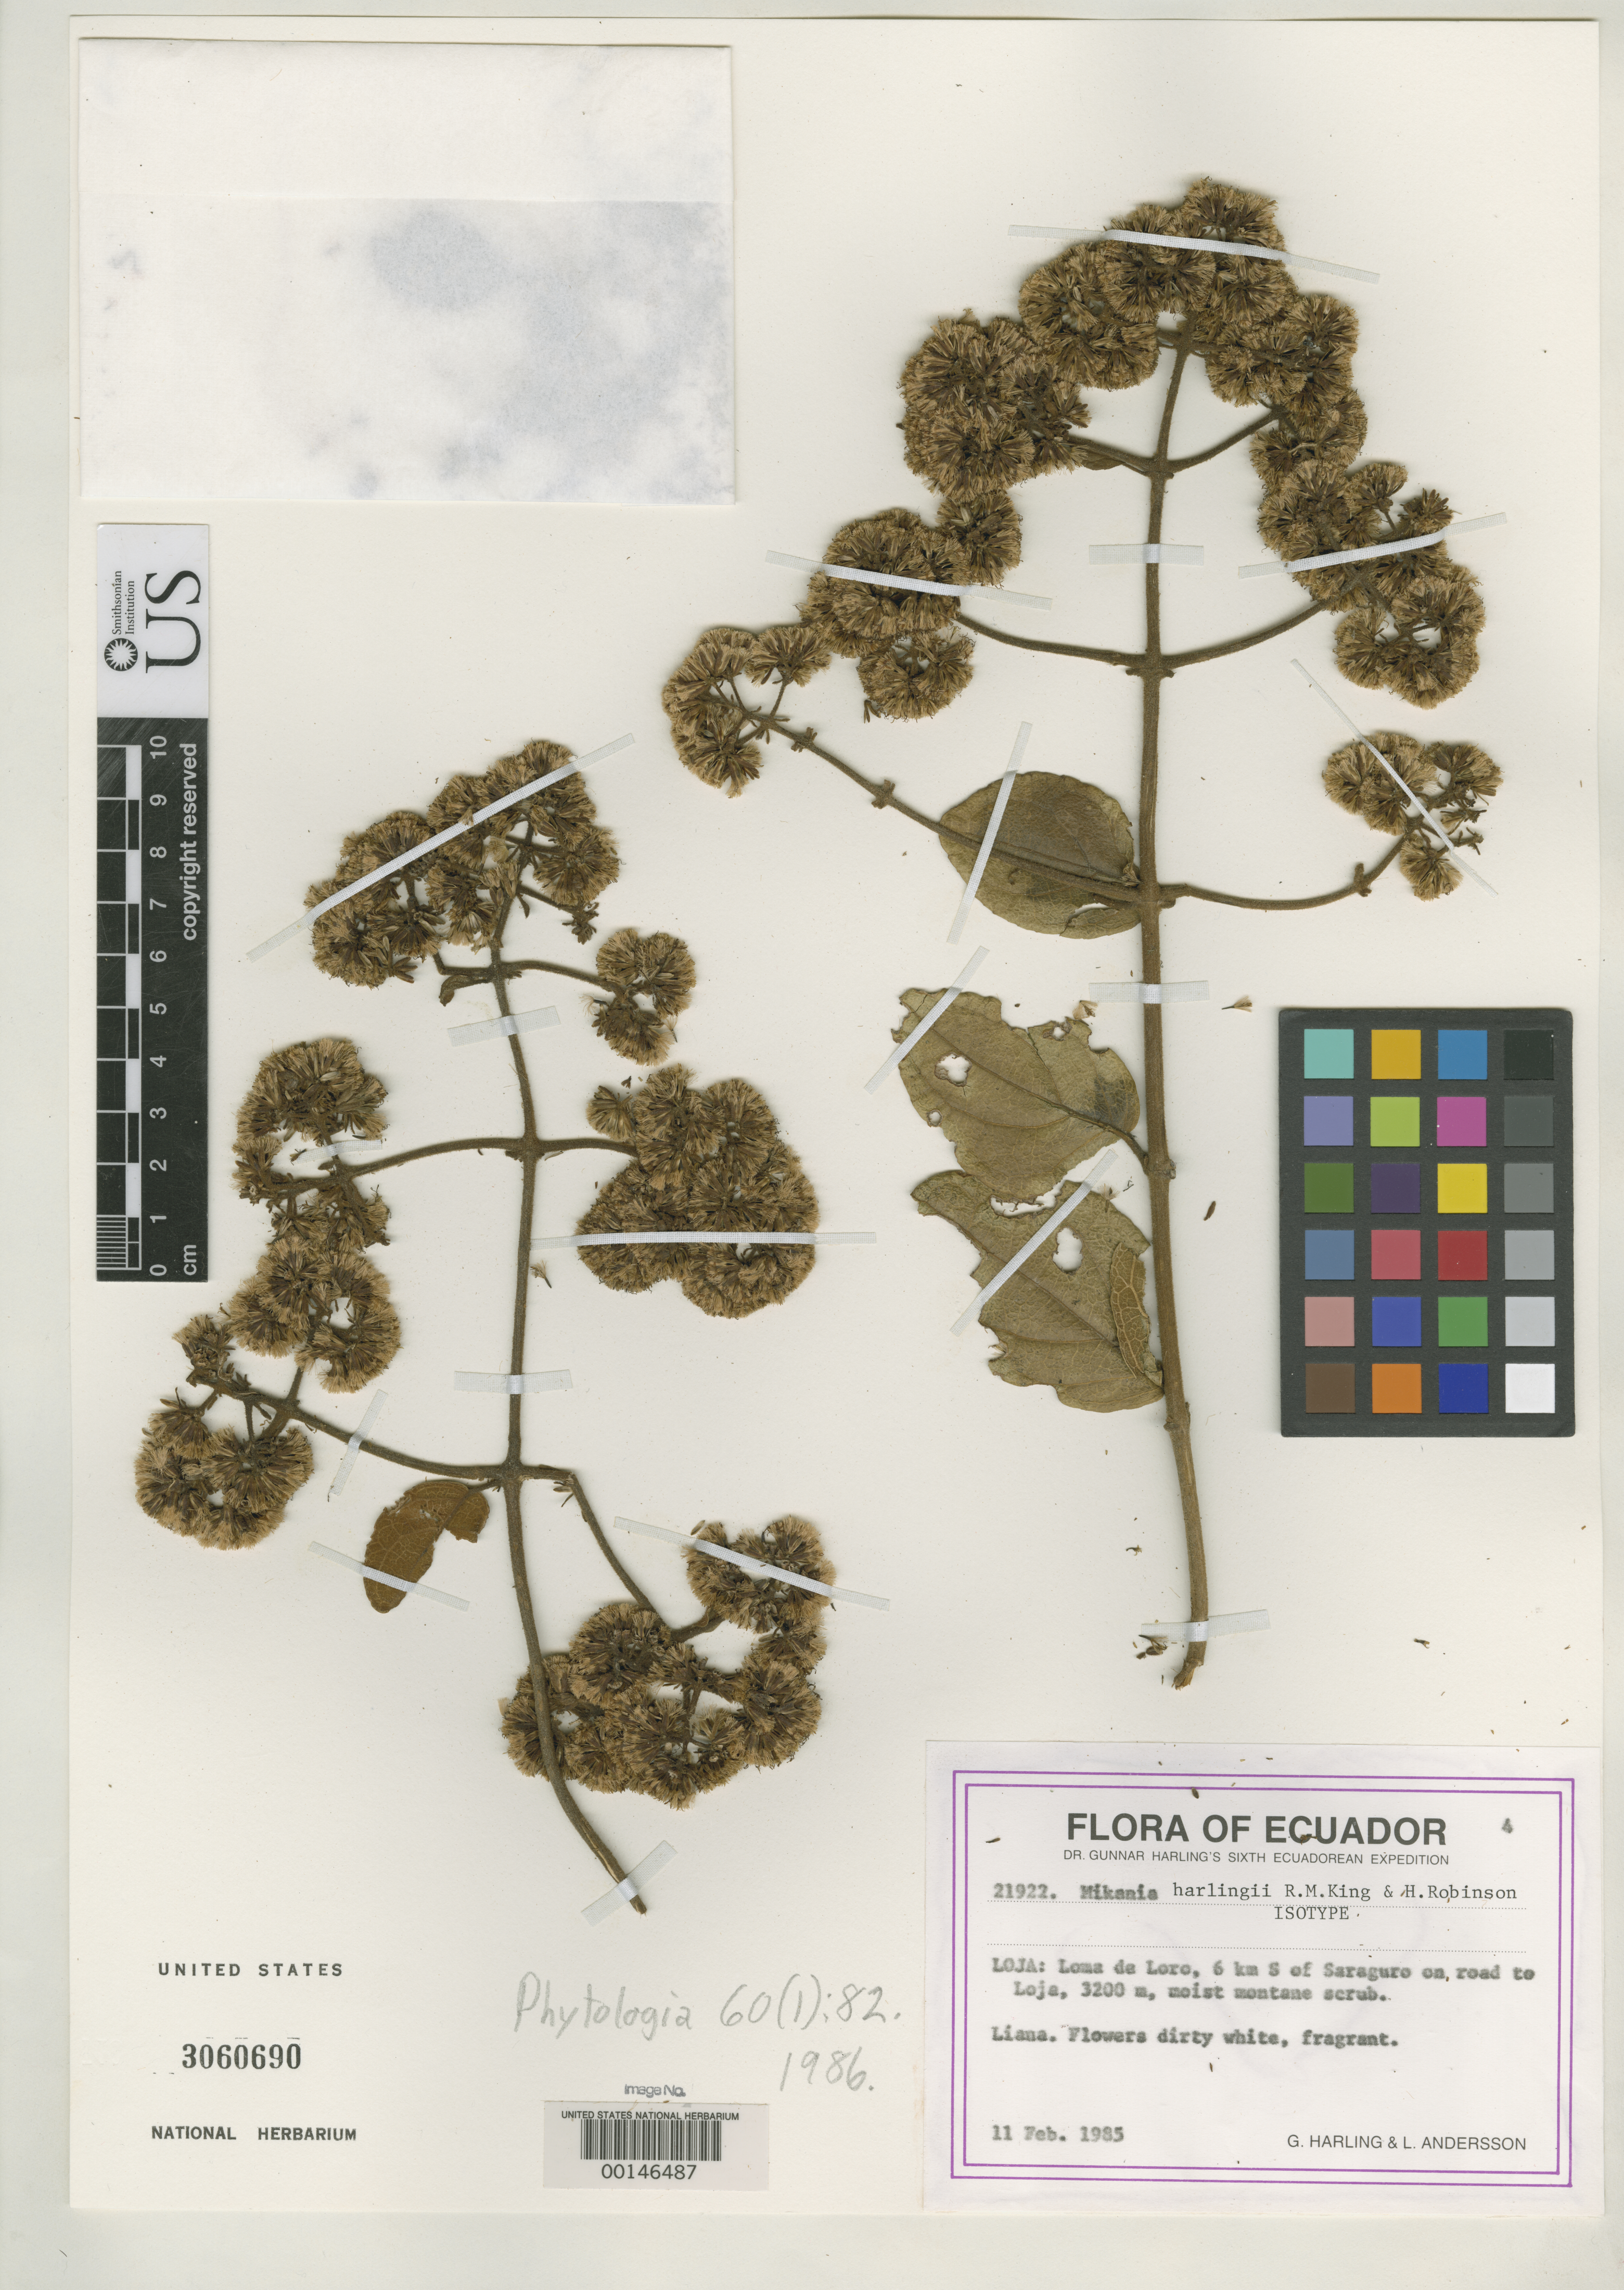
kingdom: Plantae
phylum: Tracheophyta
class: Magnoliopsida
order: Asterales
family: Asteraceae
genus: Mikania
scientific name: Mikania harlingii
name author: R.M. King & H. Rob.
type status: Isotype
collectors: G. Harling & L. Andersson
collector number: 21922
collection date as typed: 11 Feb 1985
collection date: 1985-02-11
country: Ecuador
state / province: Loja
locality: Loma de Loro, 6 km S of Saraguro on road to Loja.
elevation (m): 3200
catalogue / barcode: US 3060690